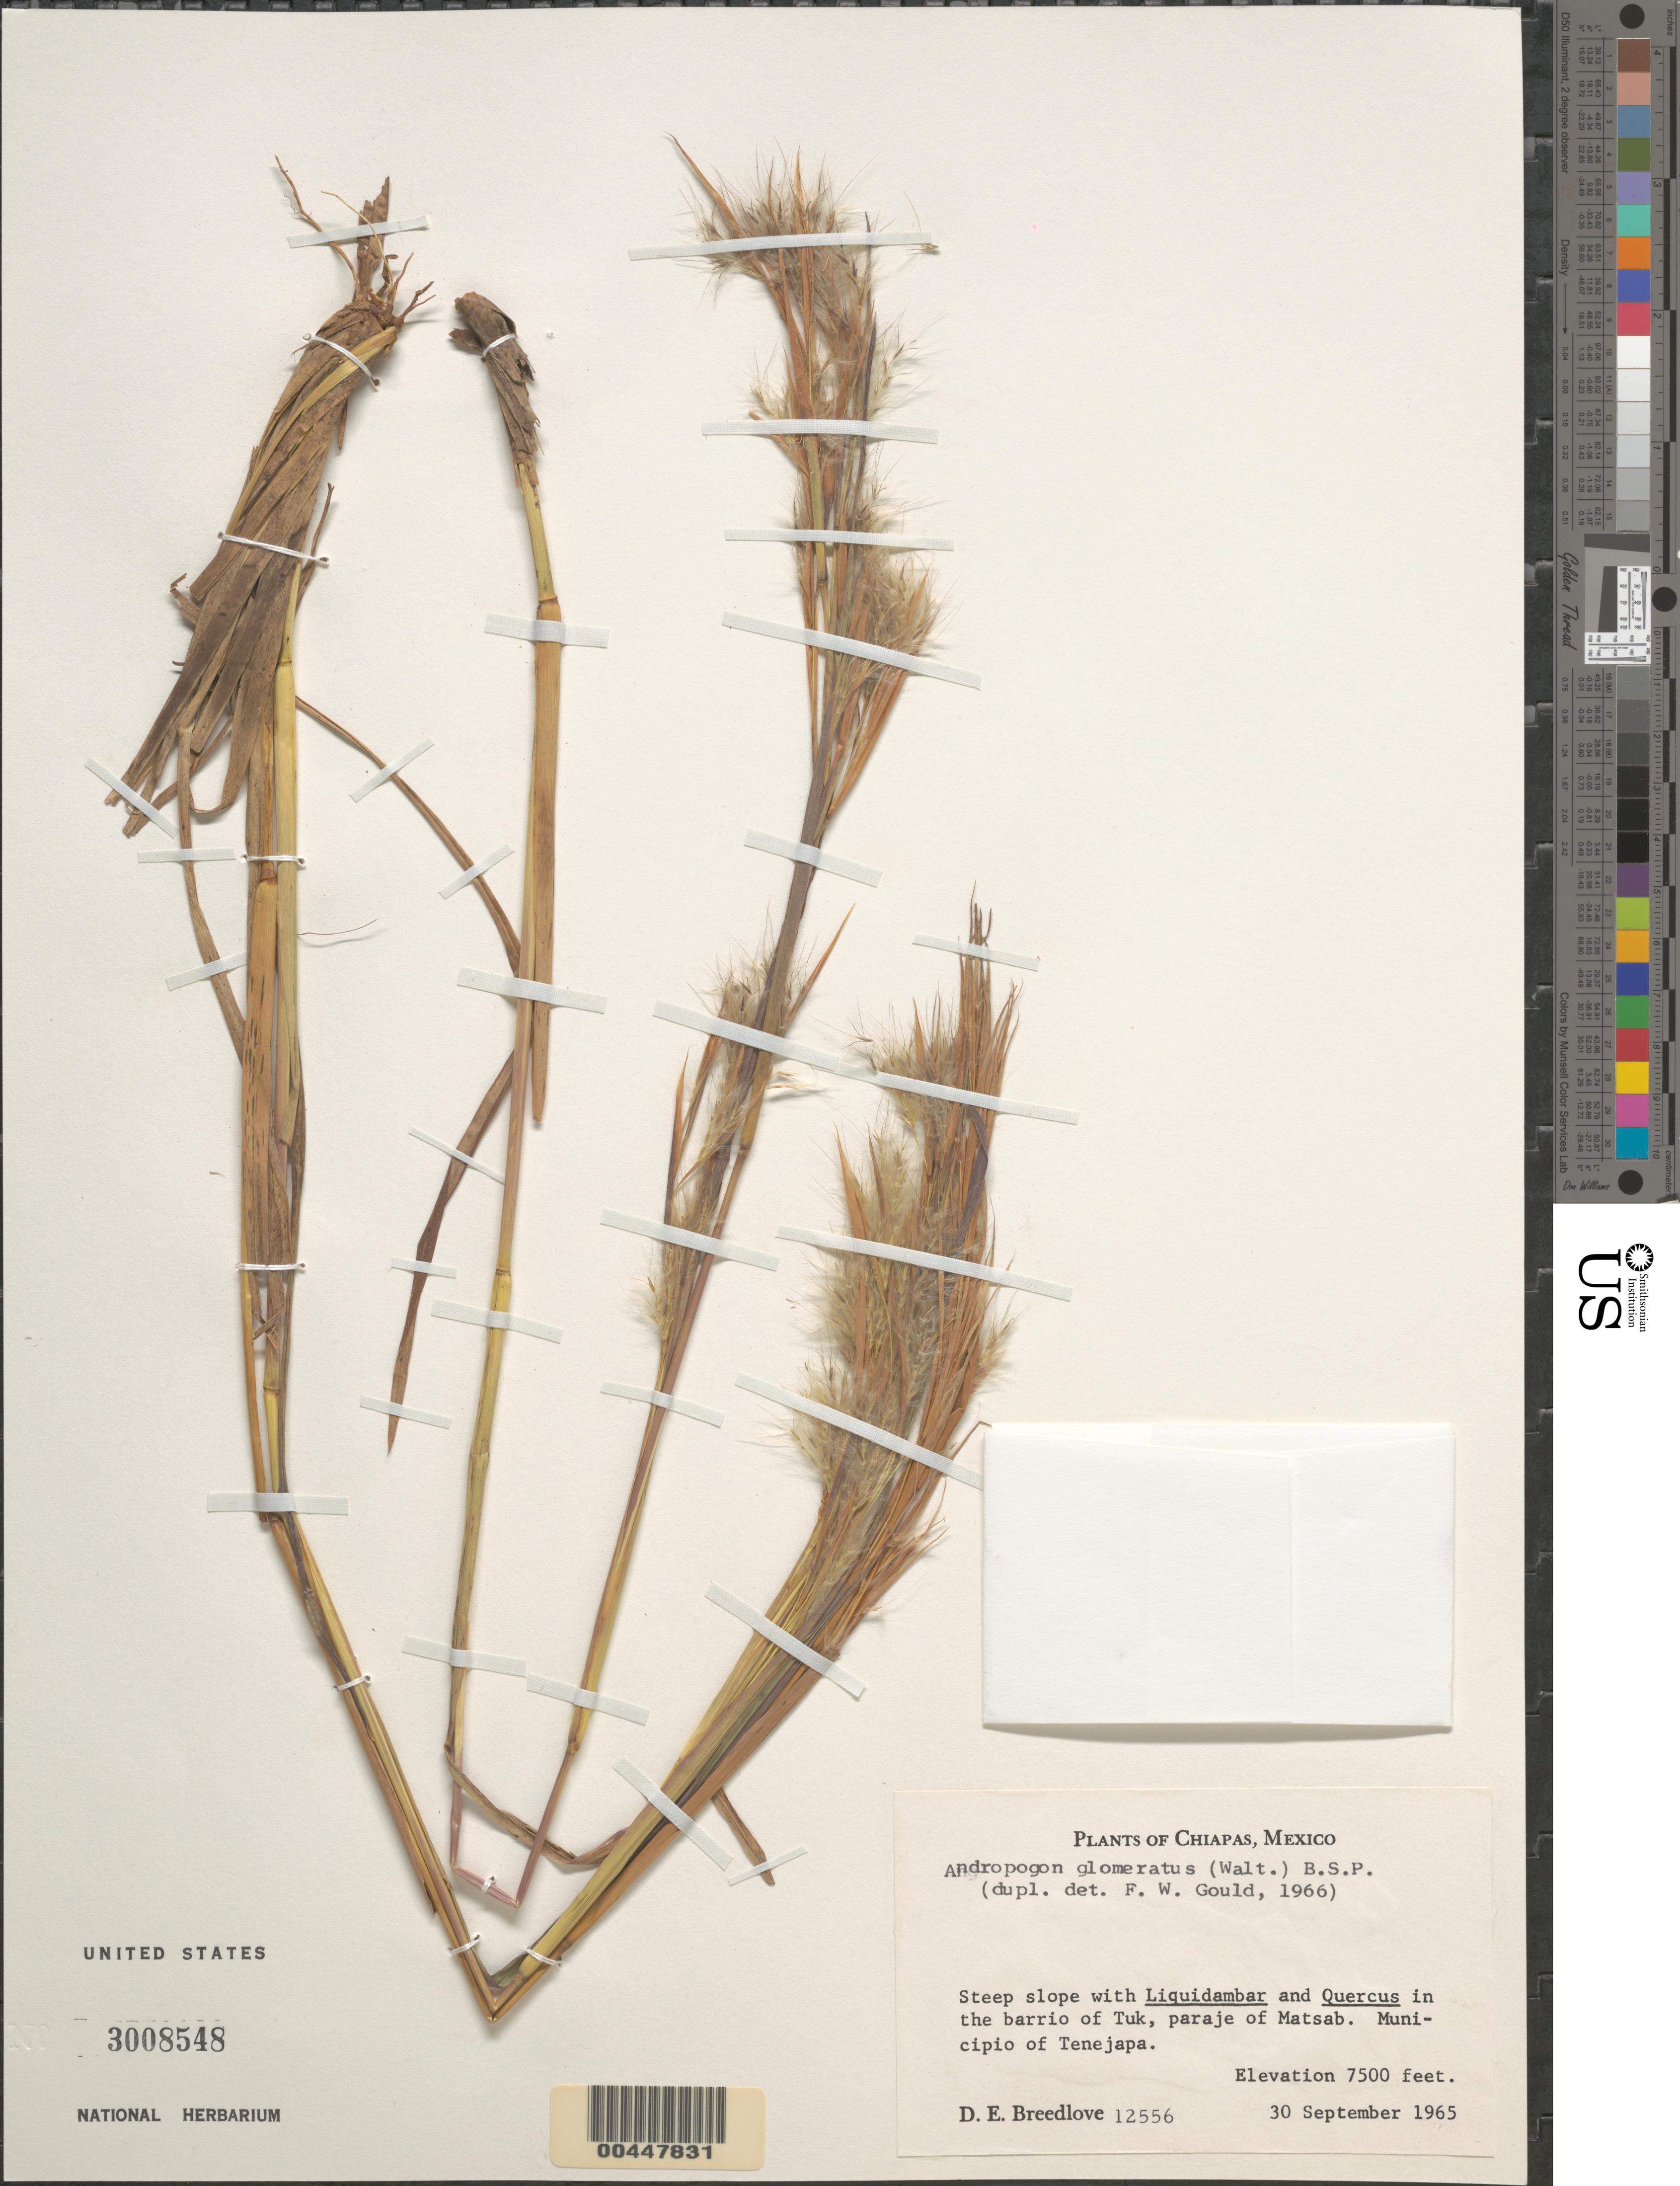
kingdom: Plantae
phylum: Tracheophyta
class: Liliopsida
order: Poales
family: Poaceae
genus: Andropogon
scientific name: Andropogon glomeratus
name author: (Walter) Britton, Stearns & Poggenb.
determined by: Gould, F. W.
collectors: D. E. Breedlove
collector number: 12556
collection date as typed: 30 Sep 1965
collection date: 1965-09-30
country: Mexico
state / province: Chiapas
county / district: Tenejapa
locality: In the barrio of Tuk, paraje of Matsab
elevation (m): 2286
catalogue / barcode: US 3008548